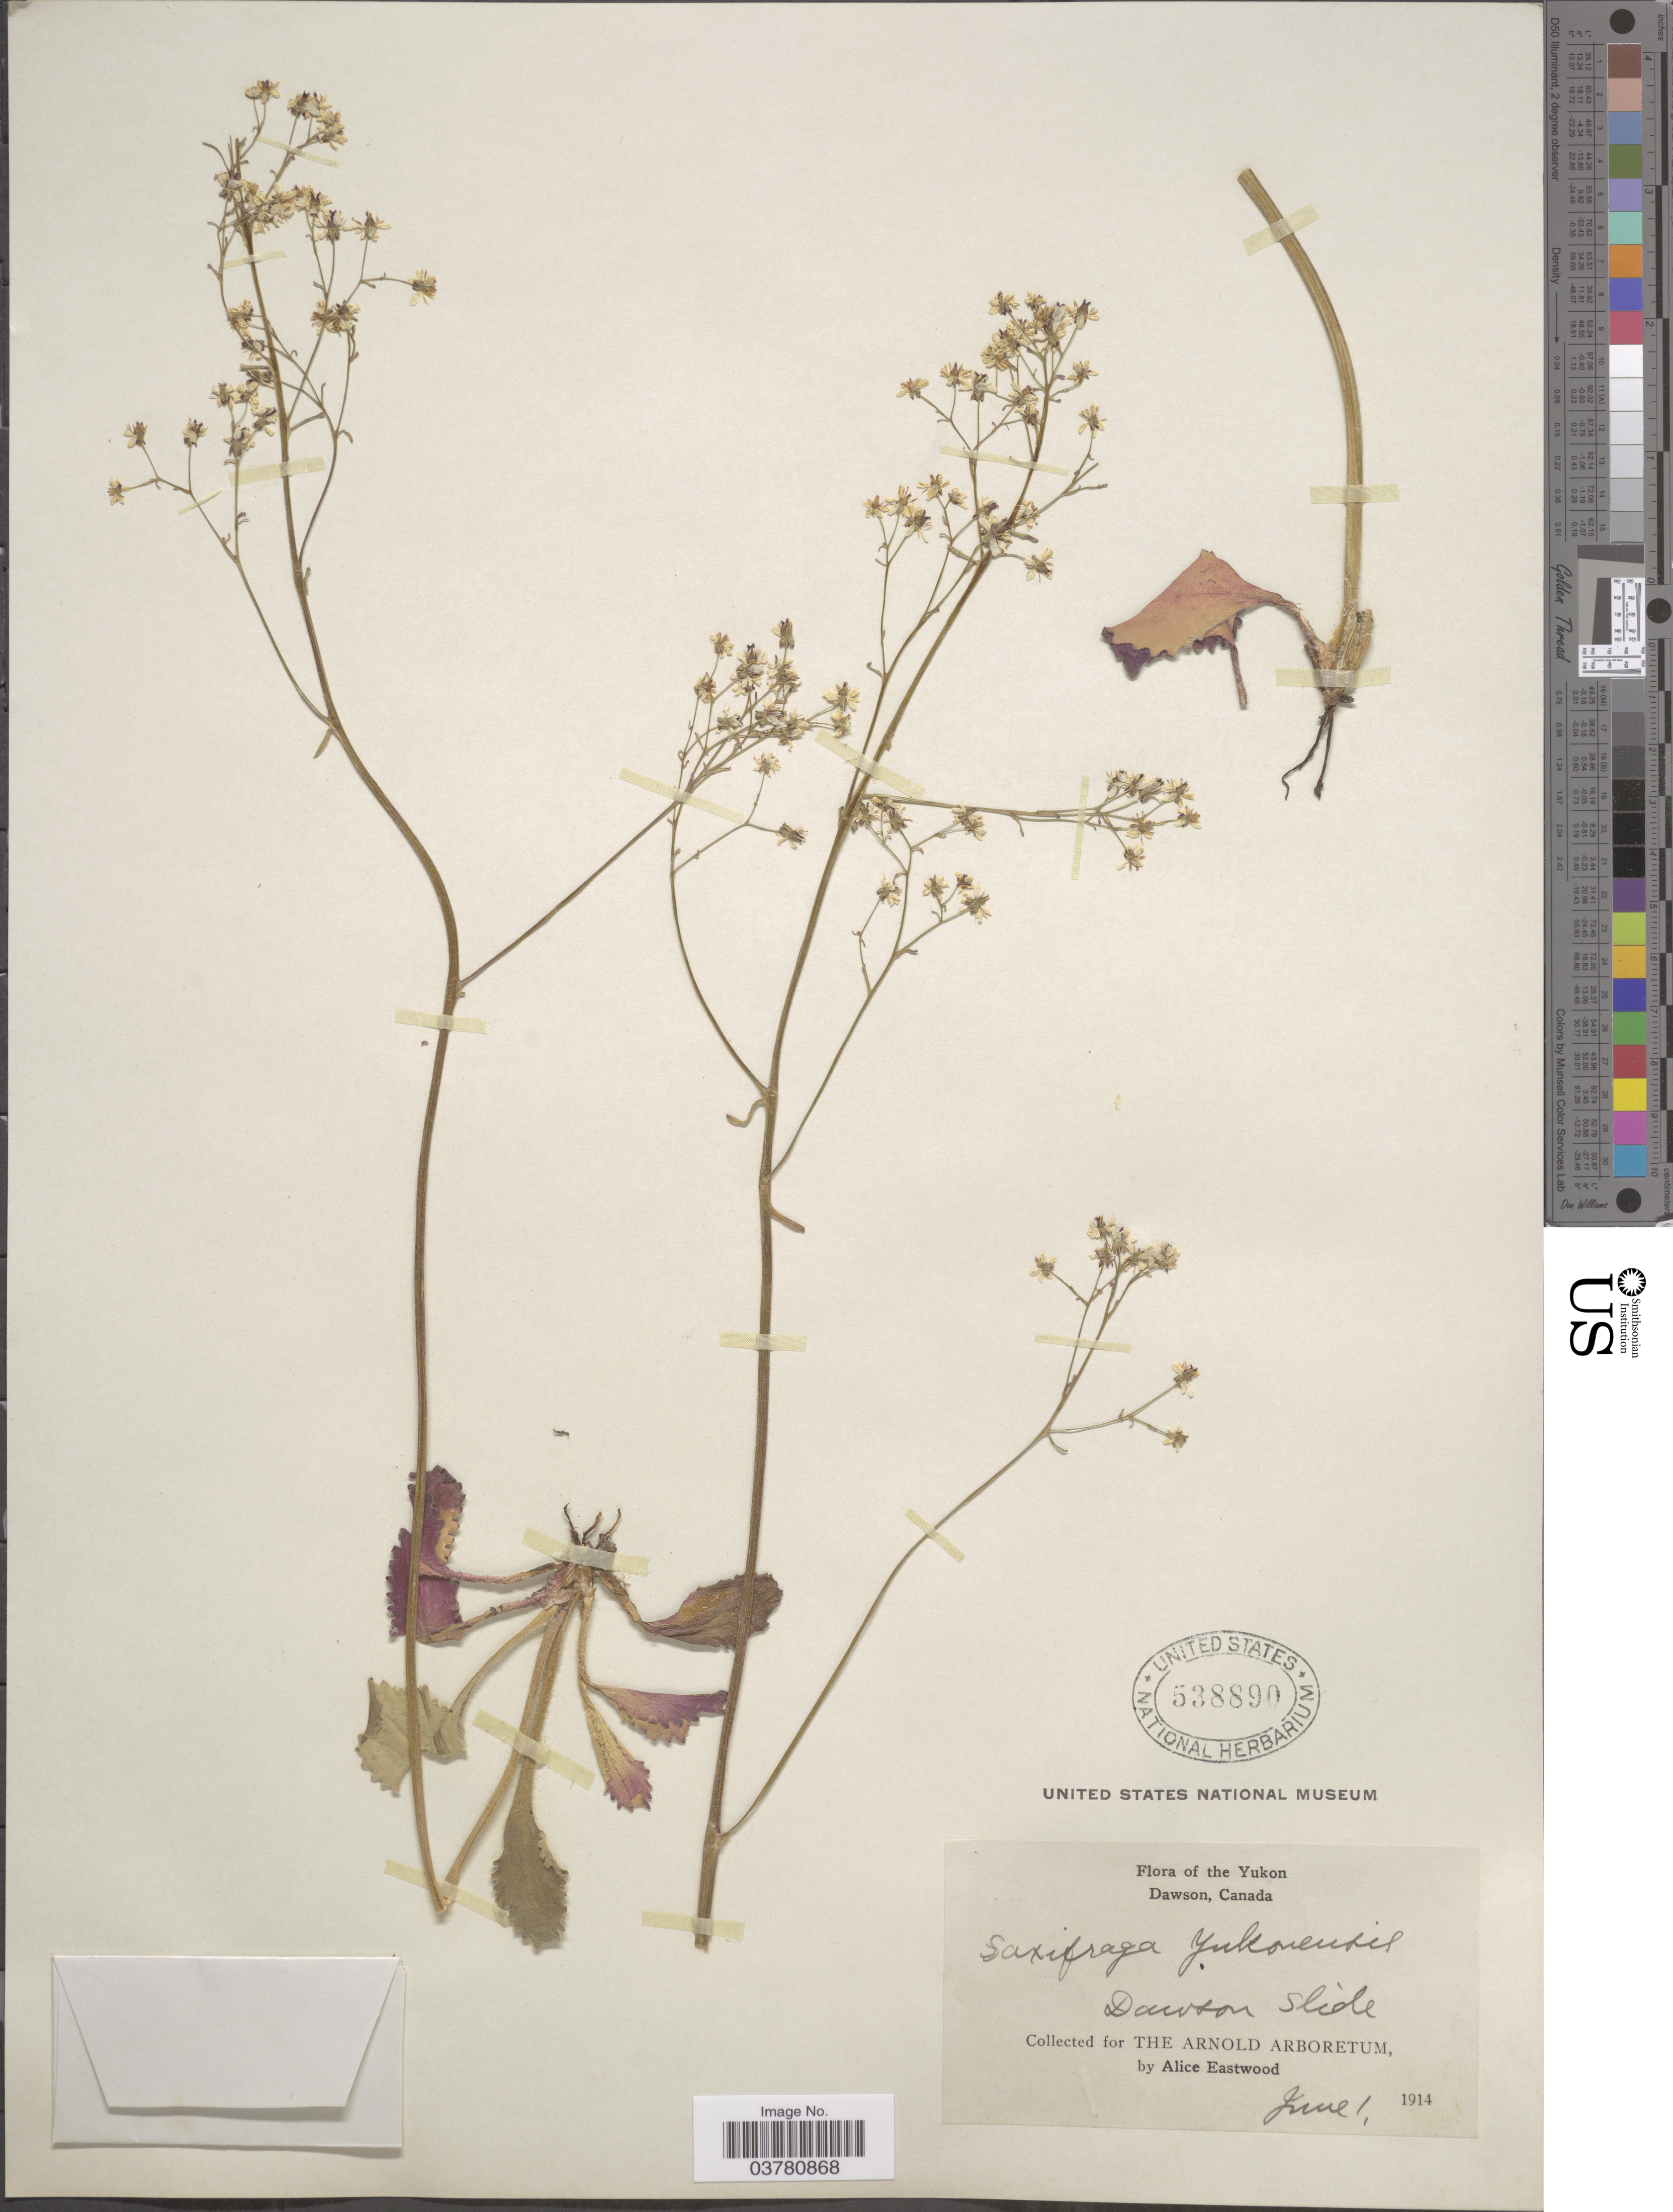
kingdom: Plantae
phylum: Tracheophyta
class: Magnoliopsida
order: Saxifragales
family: Saxifragaceae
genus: Micranthes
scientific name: Micranthes reflexa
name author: (Hook.) Small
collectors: A. Eastwood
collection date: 1914-06-01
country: Canada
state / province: Yukon Territory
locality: Yukon. Dawson, Canada. Dawson Slide.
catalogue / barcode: US 538890